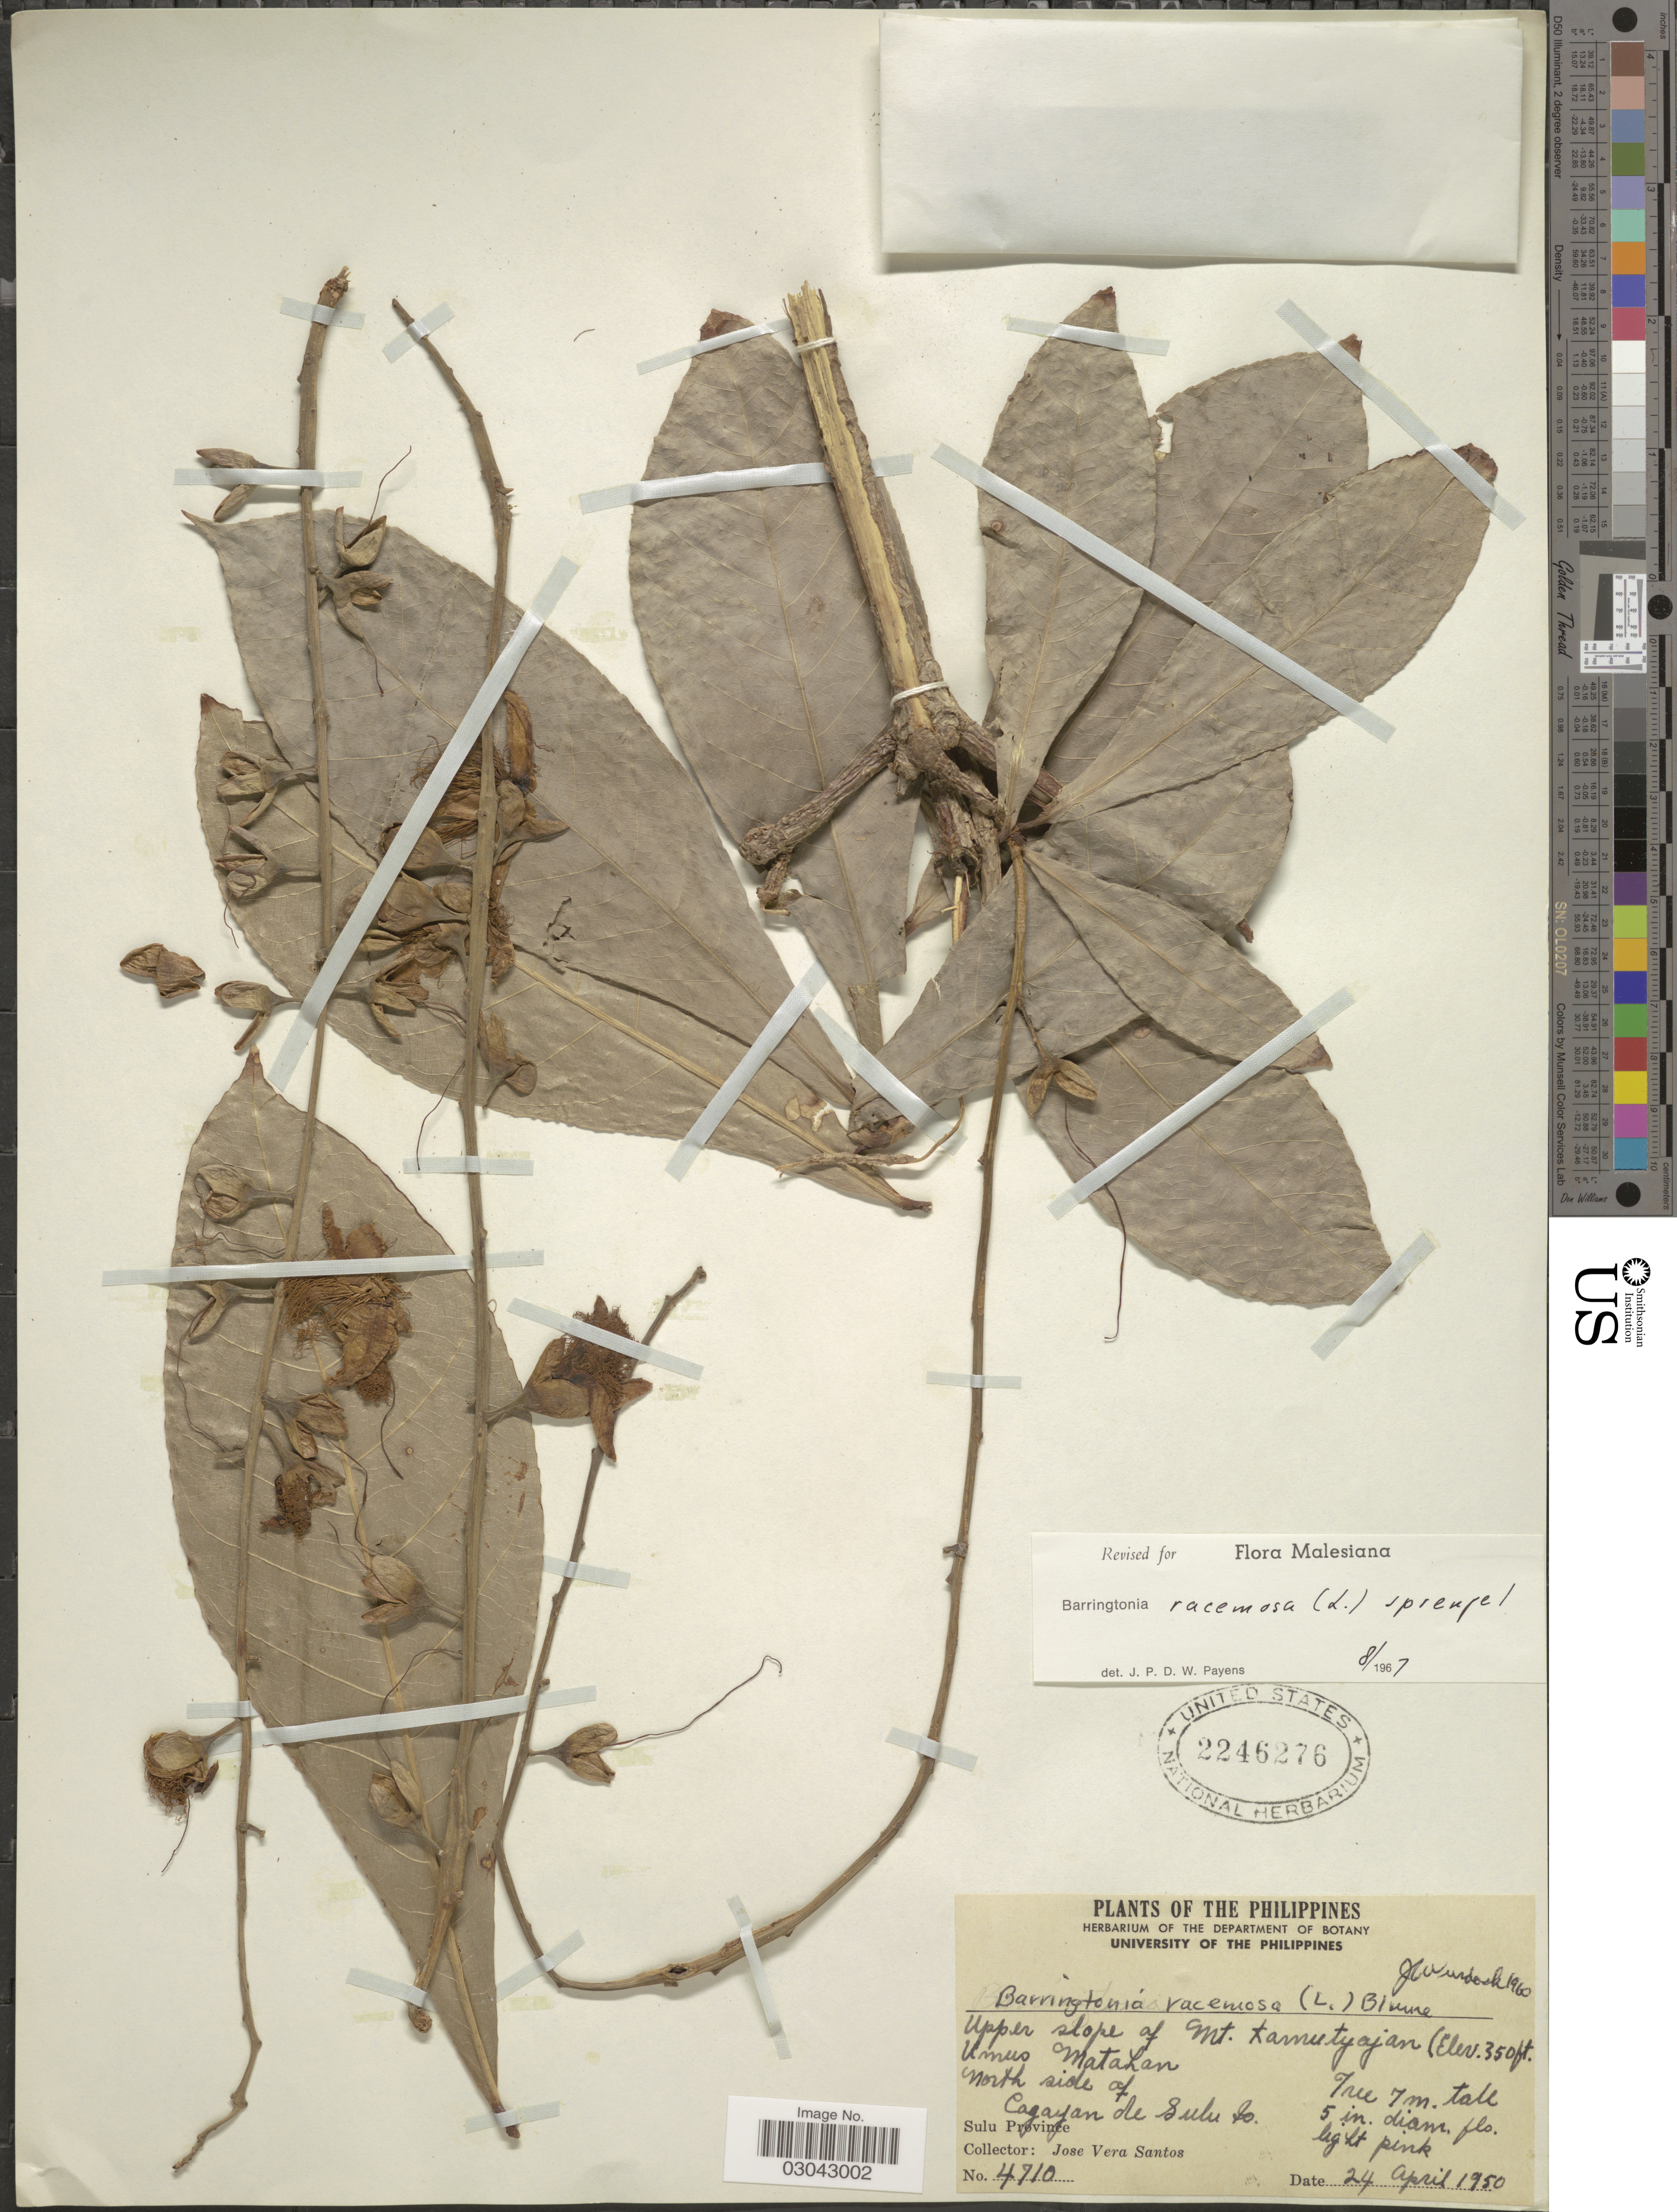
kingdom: Plantae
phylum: Tracheophyta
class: Magnoliopsida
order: Ericales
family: Lecythidaceae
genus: Barringtonia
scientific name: Barringtonia racemosa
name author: (L.) Spreng.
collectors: J. V. Santos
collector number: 4710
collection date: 1950-04-24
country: Philippines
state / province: Muslim Mindanao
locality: Upper slope of Mt. Kamutyajan, Umus Matahan, north side of Cagayan de Sulu So , Sulu Province.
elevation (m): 107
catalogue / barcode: US 2246276